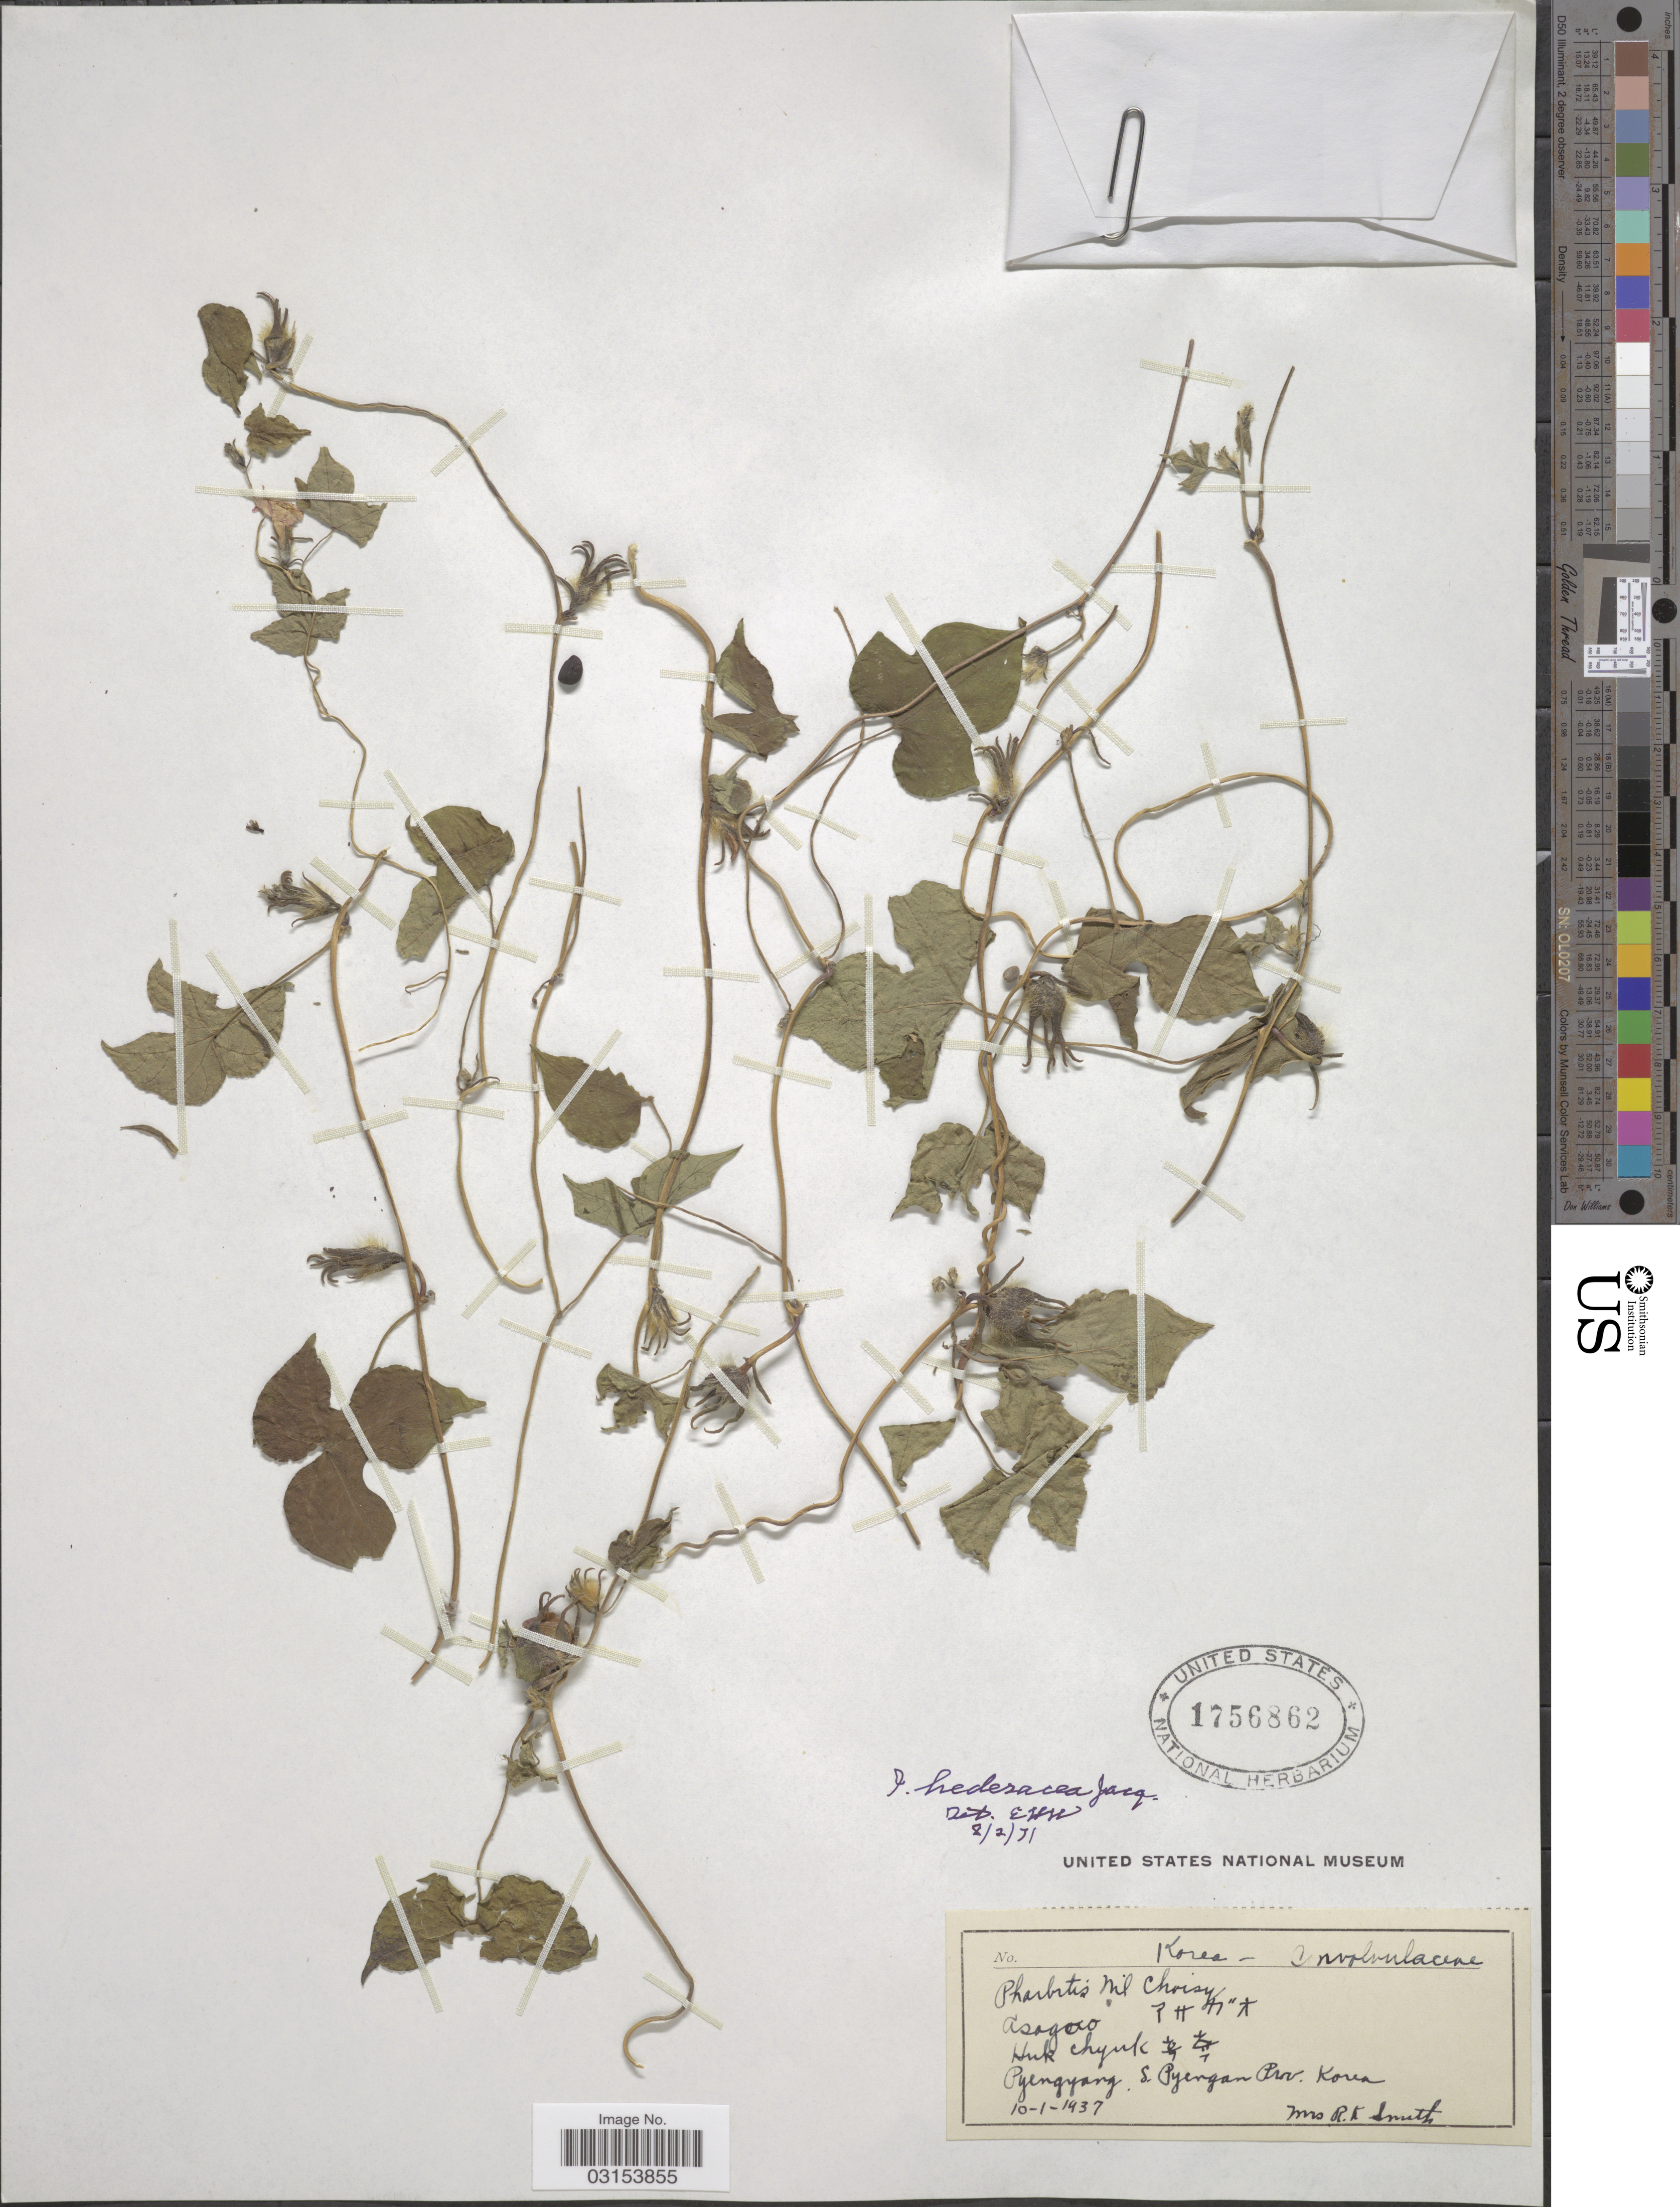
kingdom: Plantae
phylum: Tracheophyta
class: Magnoliopsida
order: Solanales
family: Convolvulaceae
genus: Ipomoea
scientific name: Ipomoea hederacea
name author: Jacq.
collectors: Mrs. R. K. Smith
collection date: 1937-01-10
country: North Korea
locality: Pyengyang. S. Pyengan Prov. Korea.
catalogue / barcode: US 1756862